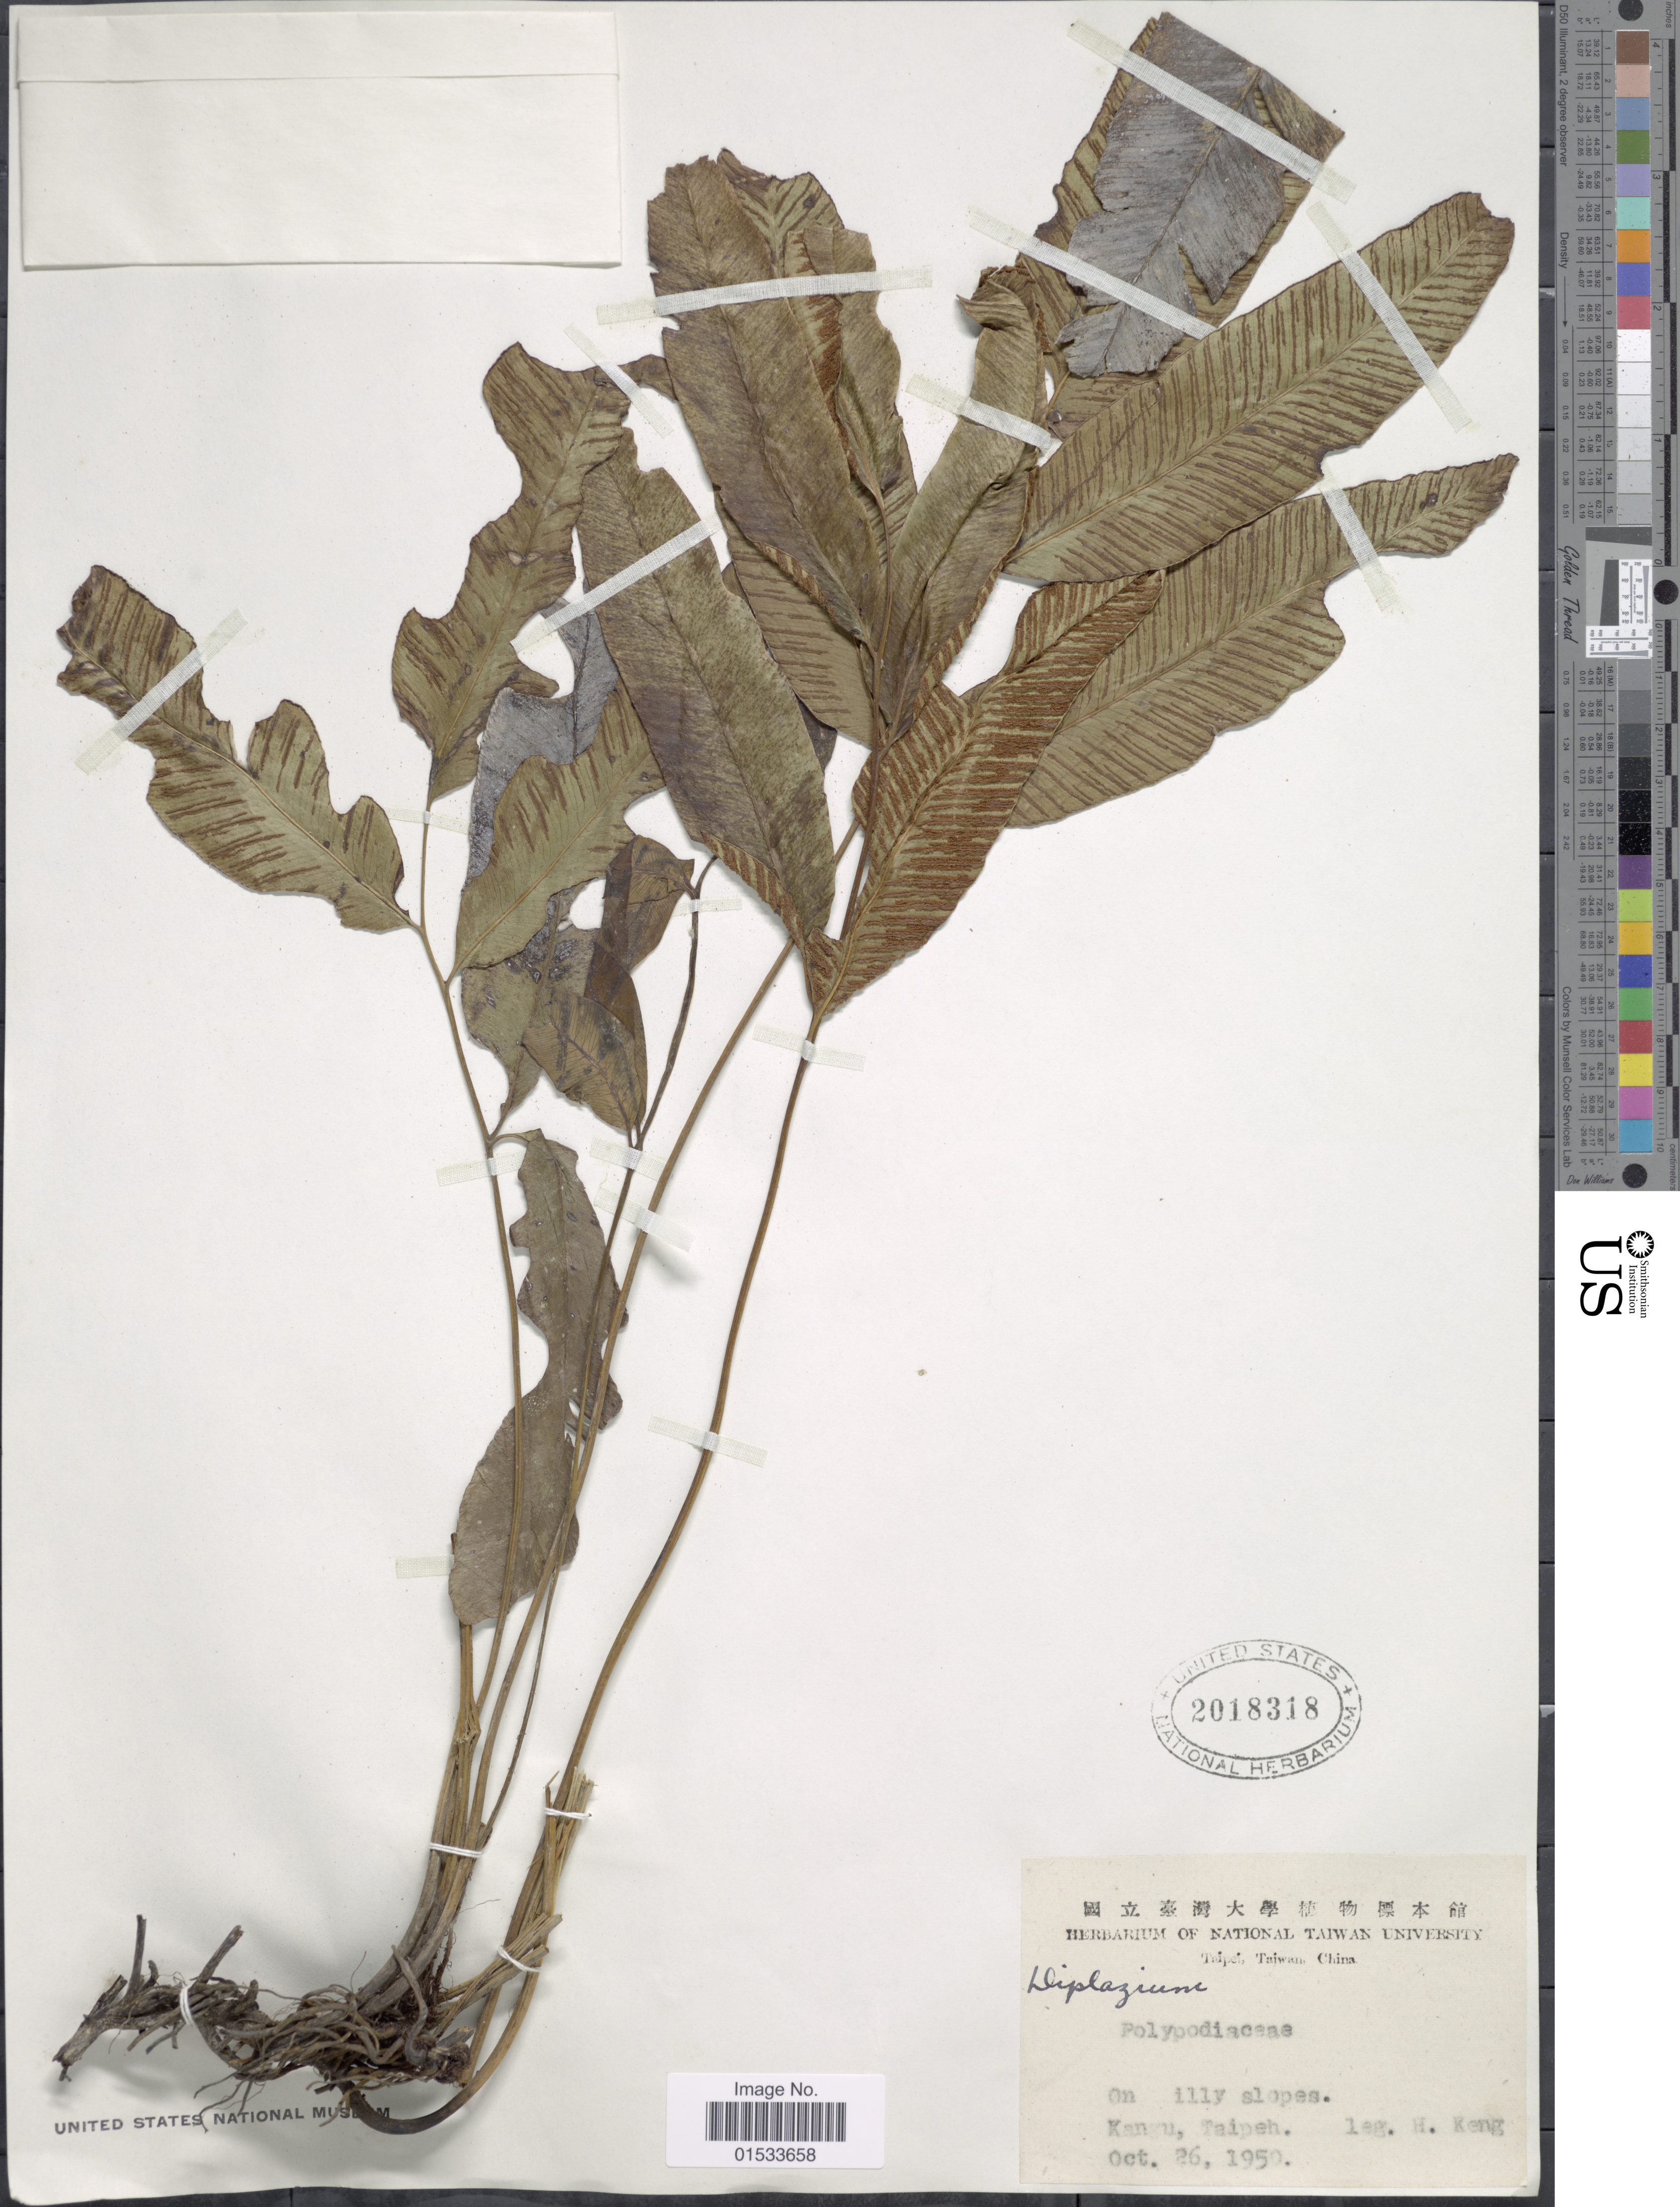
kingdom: Plantae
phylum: Tracheophyta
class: Polypodiopsida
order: Polypodiales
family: Athyriaceae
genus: Diplazium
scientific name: Diplazium donianum var. donianum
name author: (Mett.) Tardieu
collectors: H. Keng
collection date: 1950-10-26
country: Taiwan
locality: Taipei, Taiwan, China, Kangu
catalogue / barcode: US 2018318